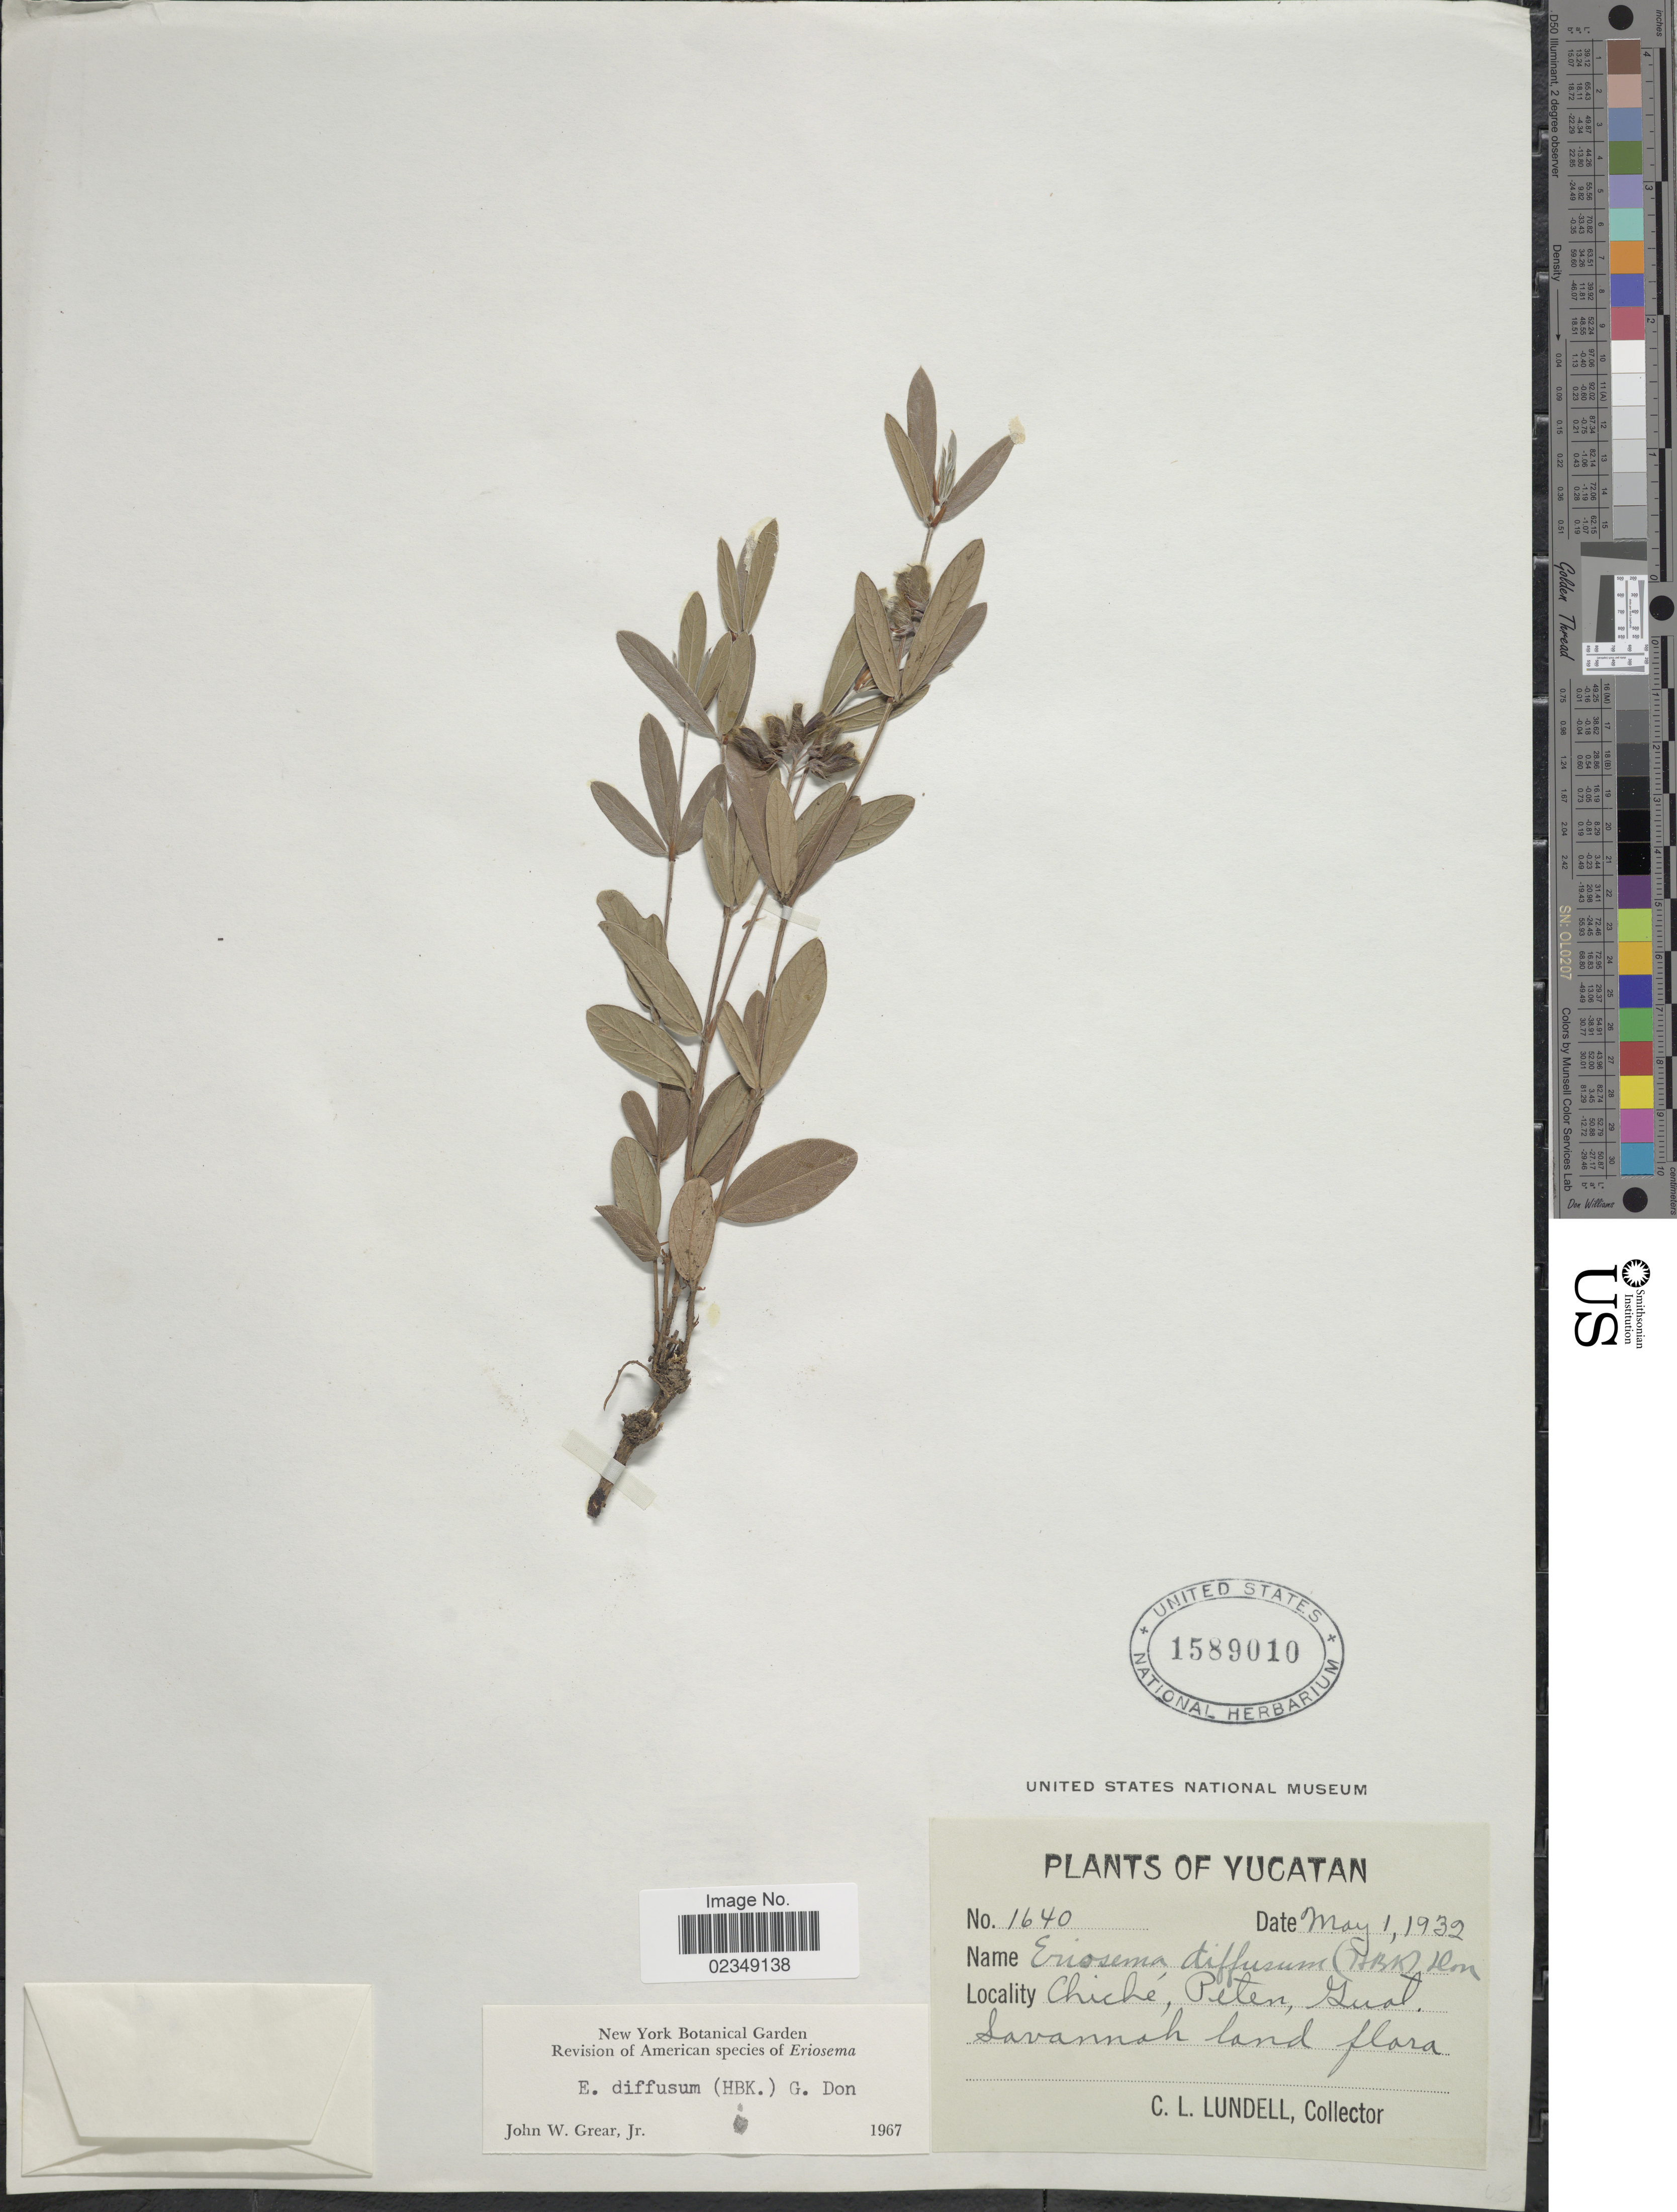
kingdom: Plantae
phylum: Tracheophyta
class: Magnoliopsida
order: Fabales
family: Fabaceae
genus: Eriosema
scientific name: Eriosema diffusum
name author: (Kunth) G. Don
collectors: C. L. Lundell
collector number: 1640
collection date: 1932-05-01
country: Guatemala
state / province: El Petén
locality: Chiche, Peten,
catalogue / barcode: US 1589010